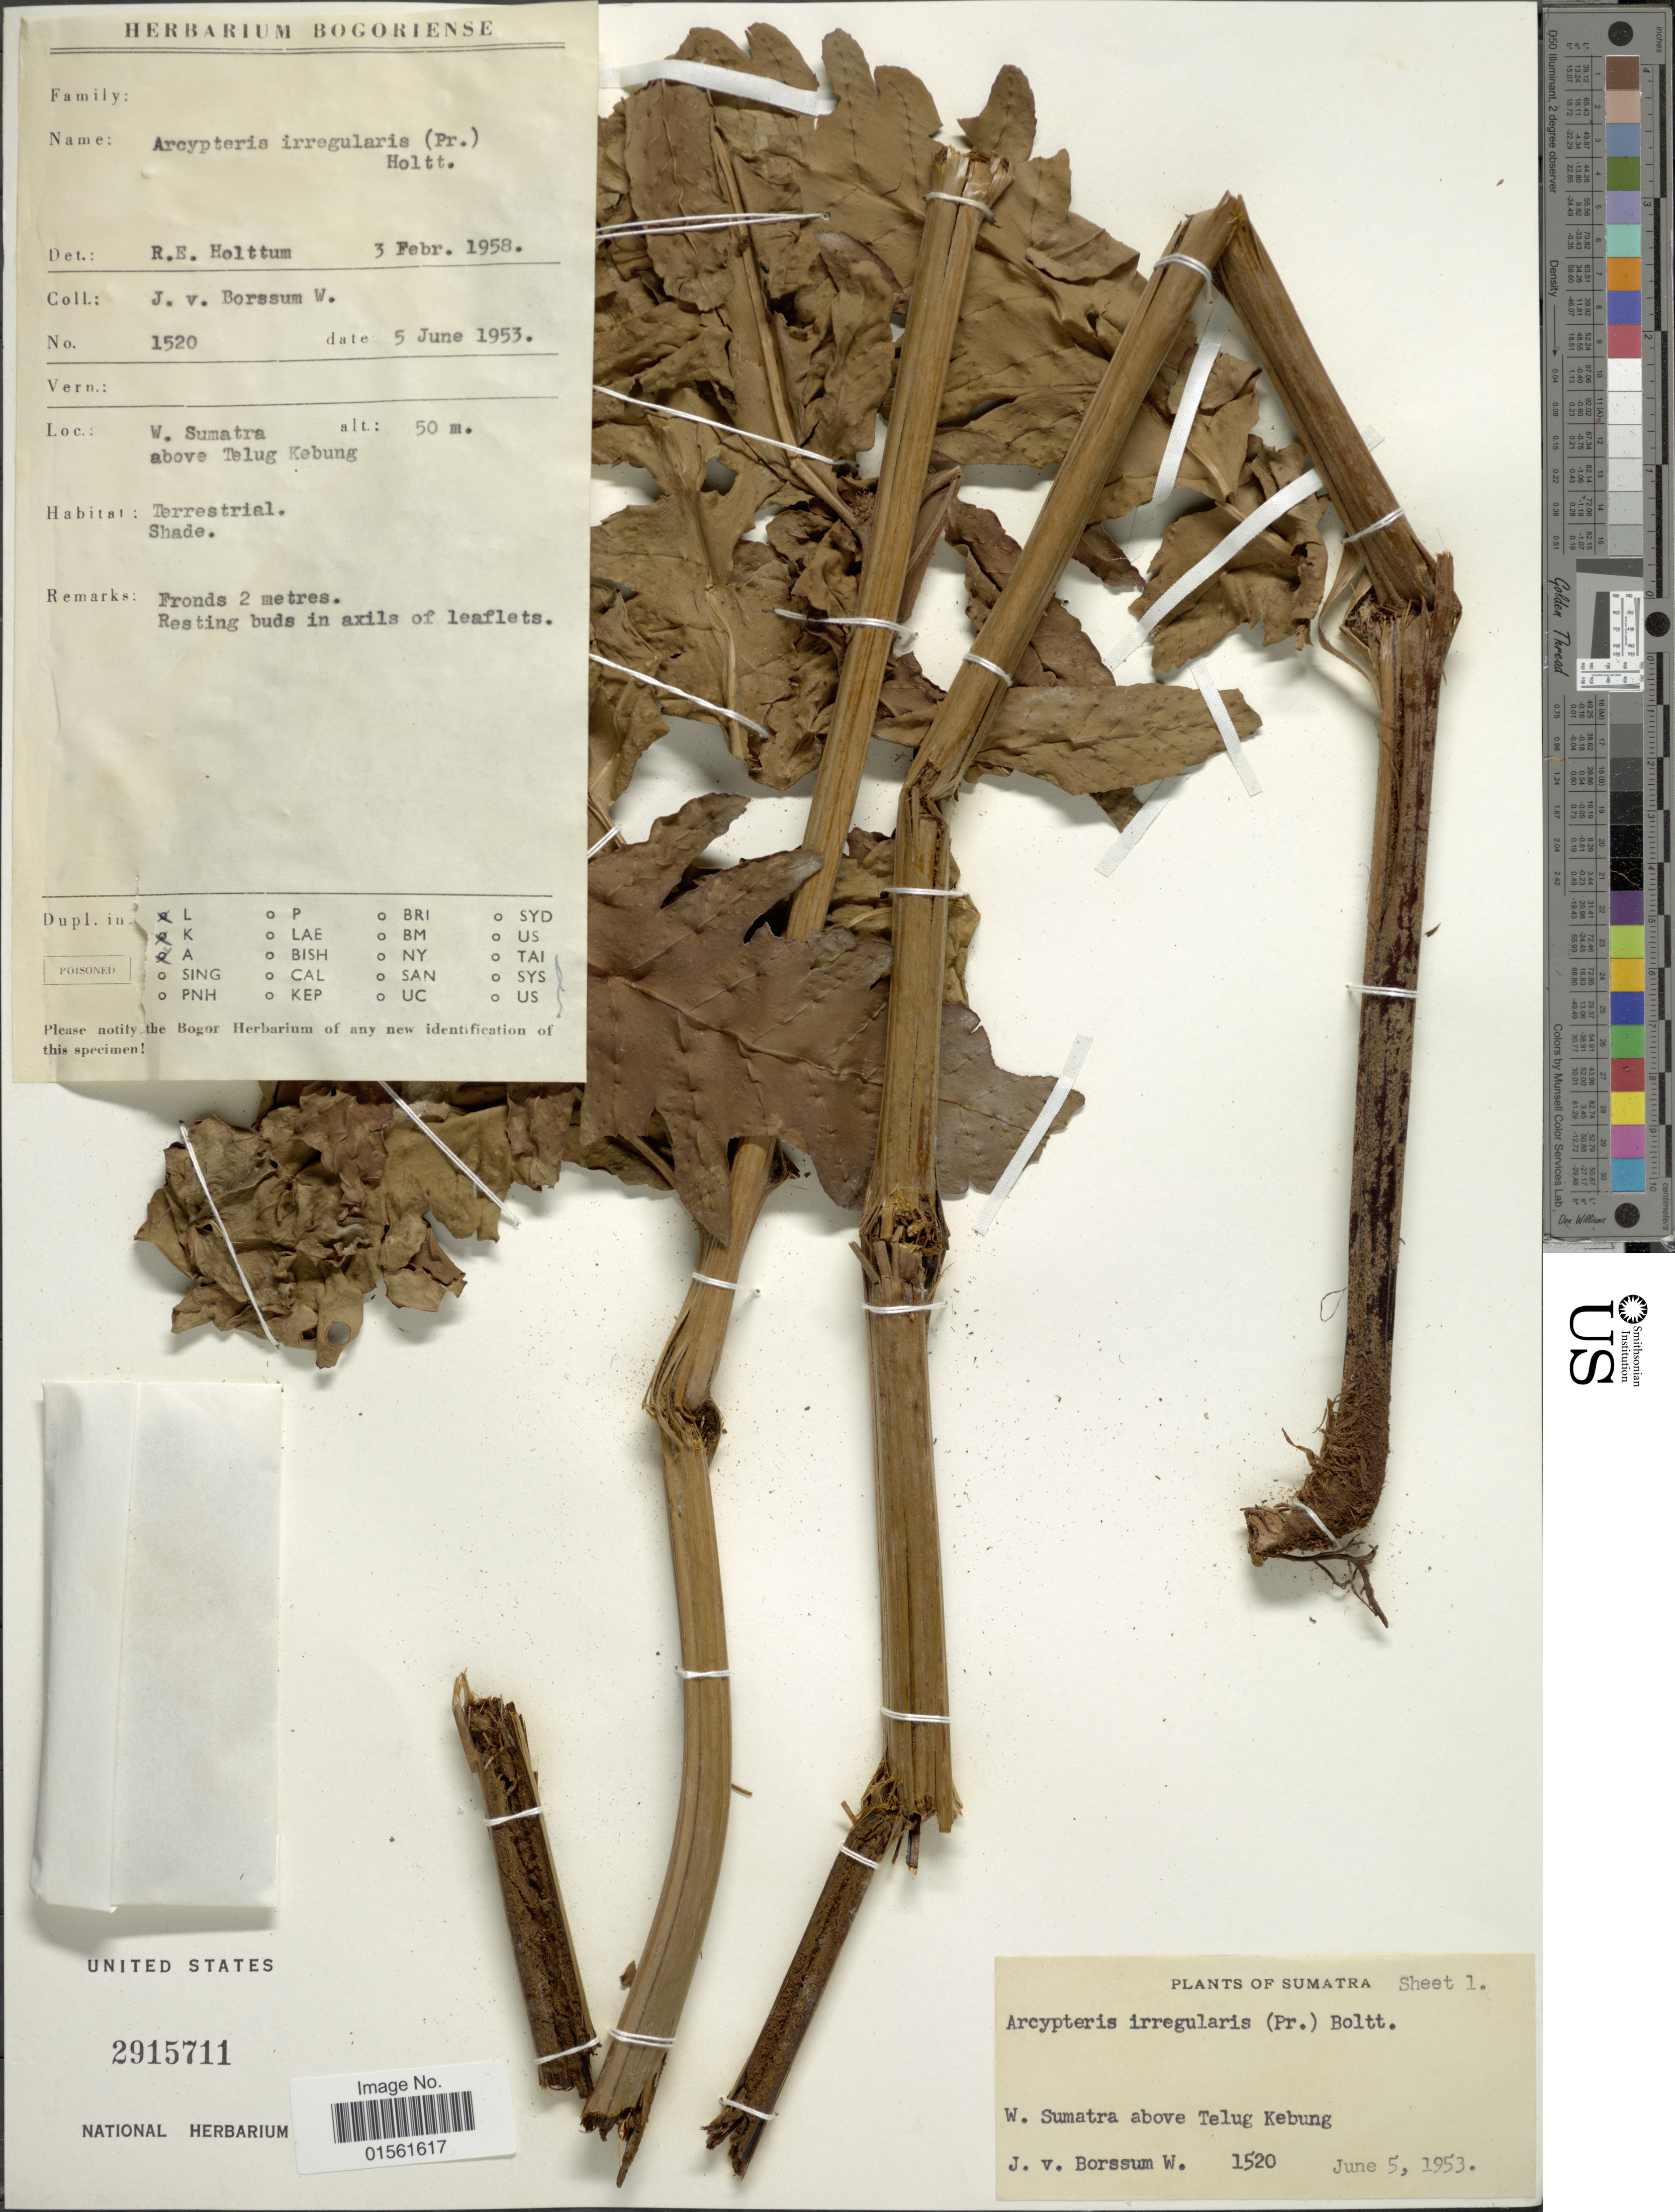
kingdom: Plantae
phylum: Tracheophyta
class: Polypodiopsida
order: Polypodiales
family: Dryopteridaceae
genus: Pleocnemia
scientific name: Pleocnemia irregularis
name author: (C. Presl) Holttum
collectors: J. Borssum Waalkes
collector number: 1520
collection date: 1953-06-05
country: Indonesia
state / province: Sumatra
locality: W. Sumatra above Telg Kebung.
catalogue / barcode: US 2915711